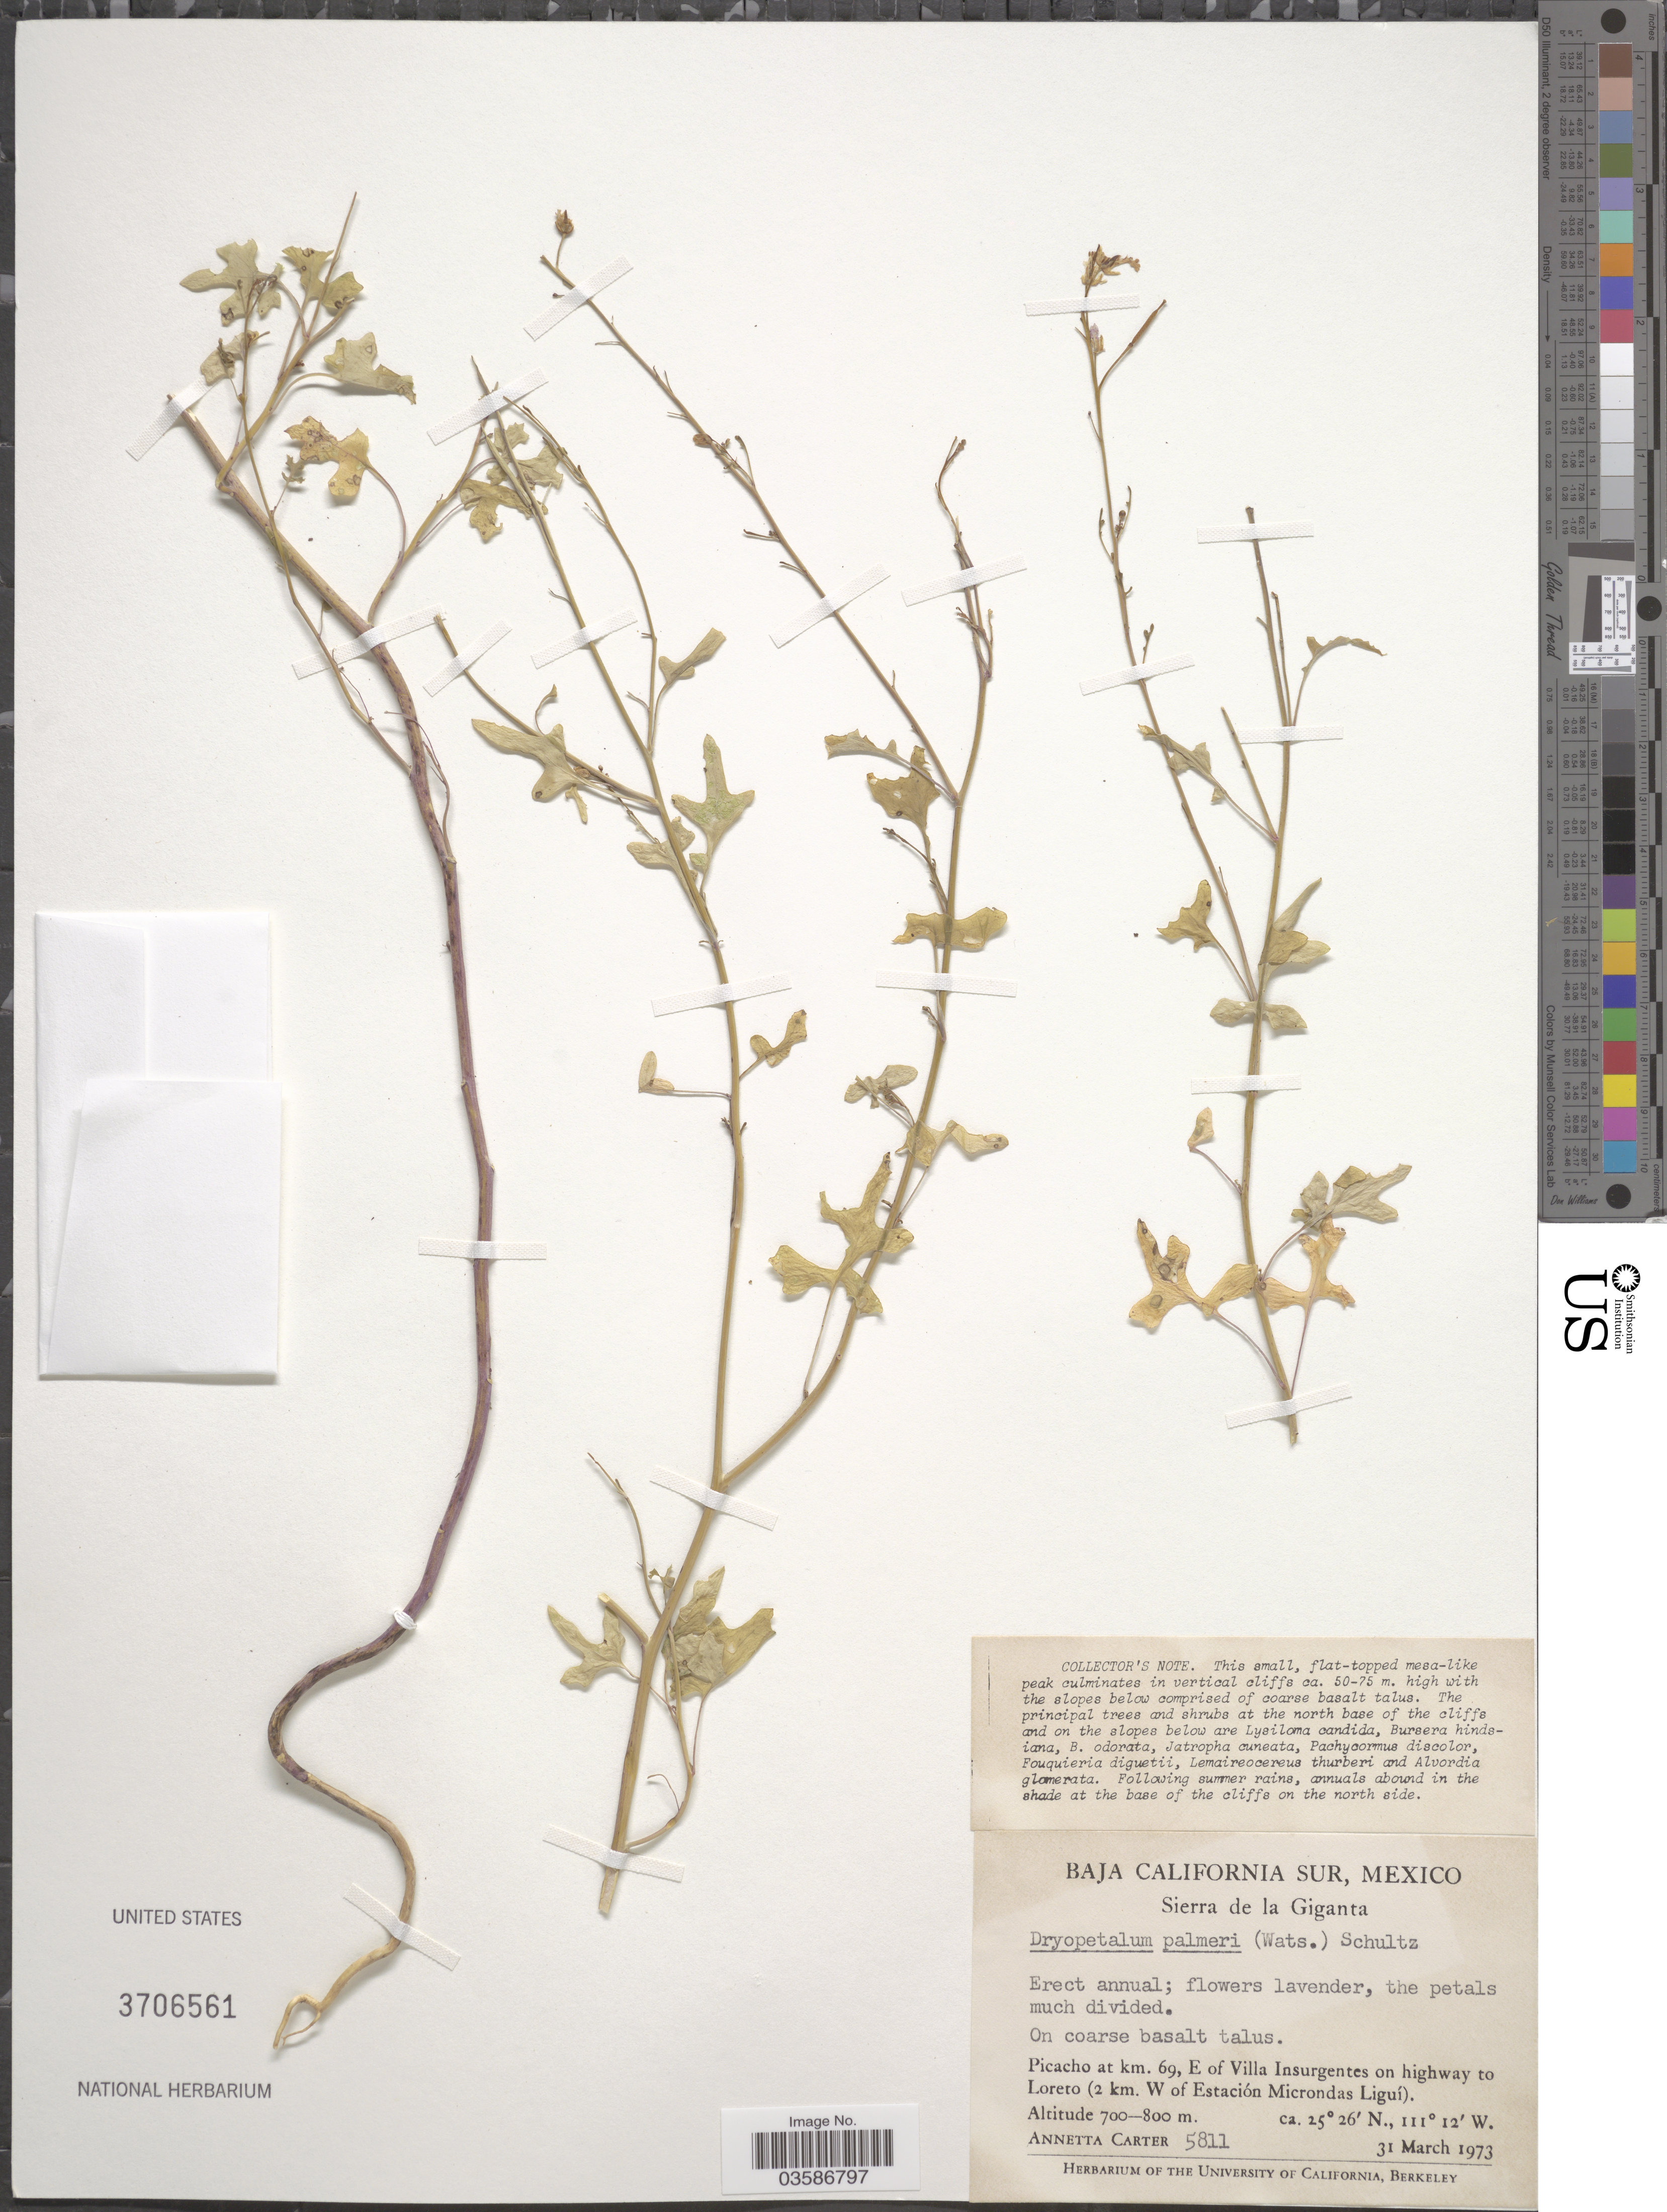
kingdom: Plantae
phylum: Tracheophyta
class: Magnoliopsida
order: Brassicales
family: Brassicaceae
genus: Dryopetalon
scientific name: Dryopetalon palmeri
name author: (S. Watson) O.E. Schulz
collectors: A. Carter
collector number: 5811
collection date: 1973-03-31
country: Mexico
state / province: Baja California Sur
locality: Sierra de la Giganta. Picacho at km. 69, E of Villa Insurgentes on highway to Loreto (2 km. W of Estación Microndas Liguí).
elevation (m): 700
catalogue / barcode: US 3706561